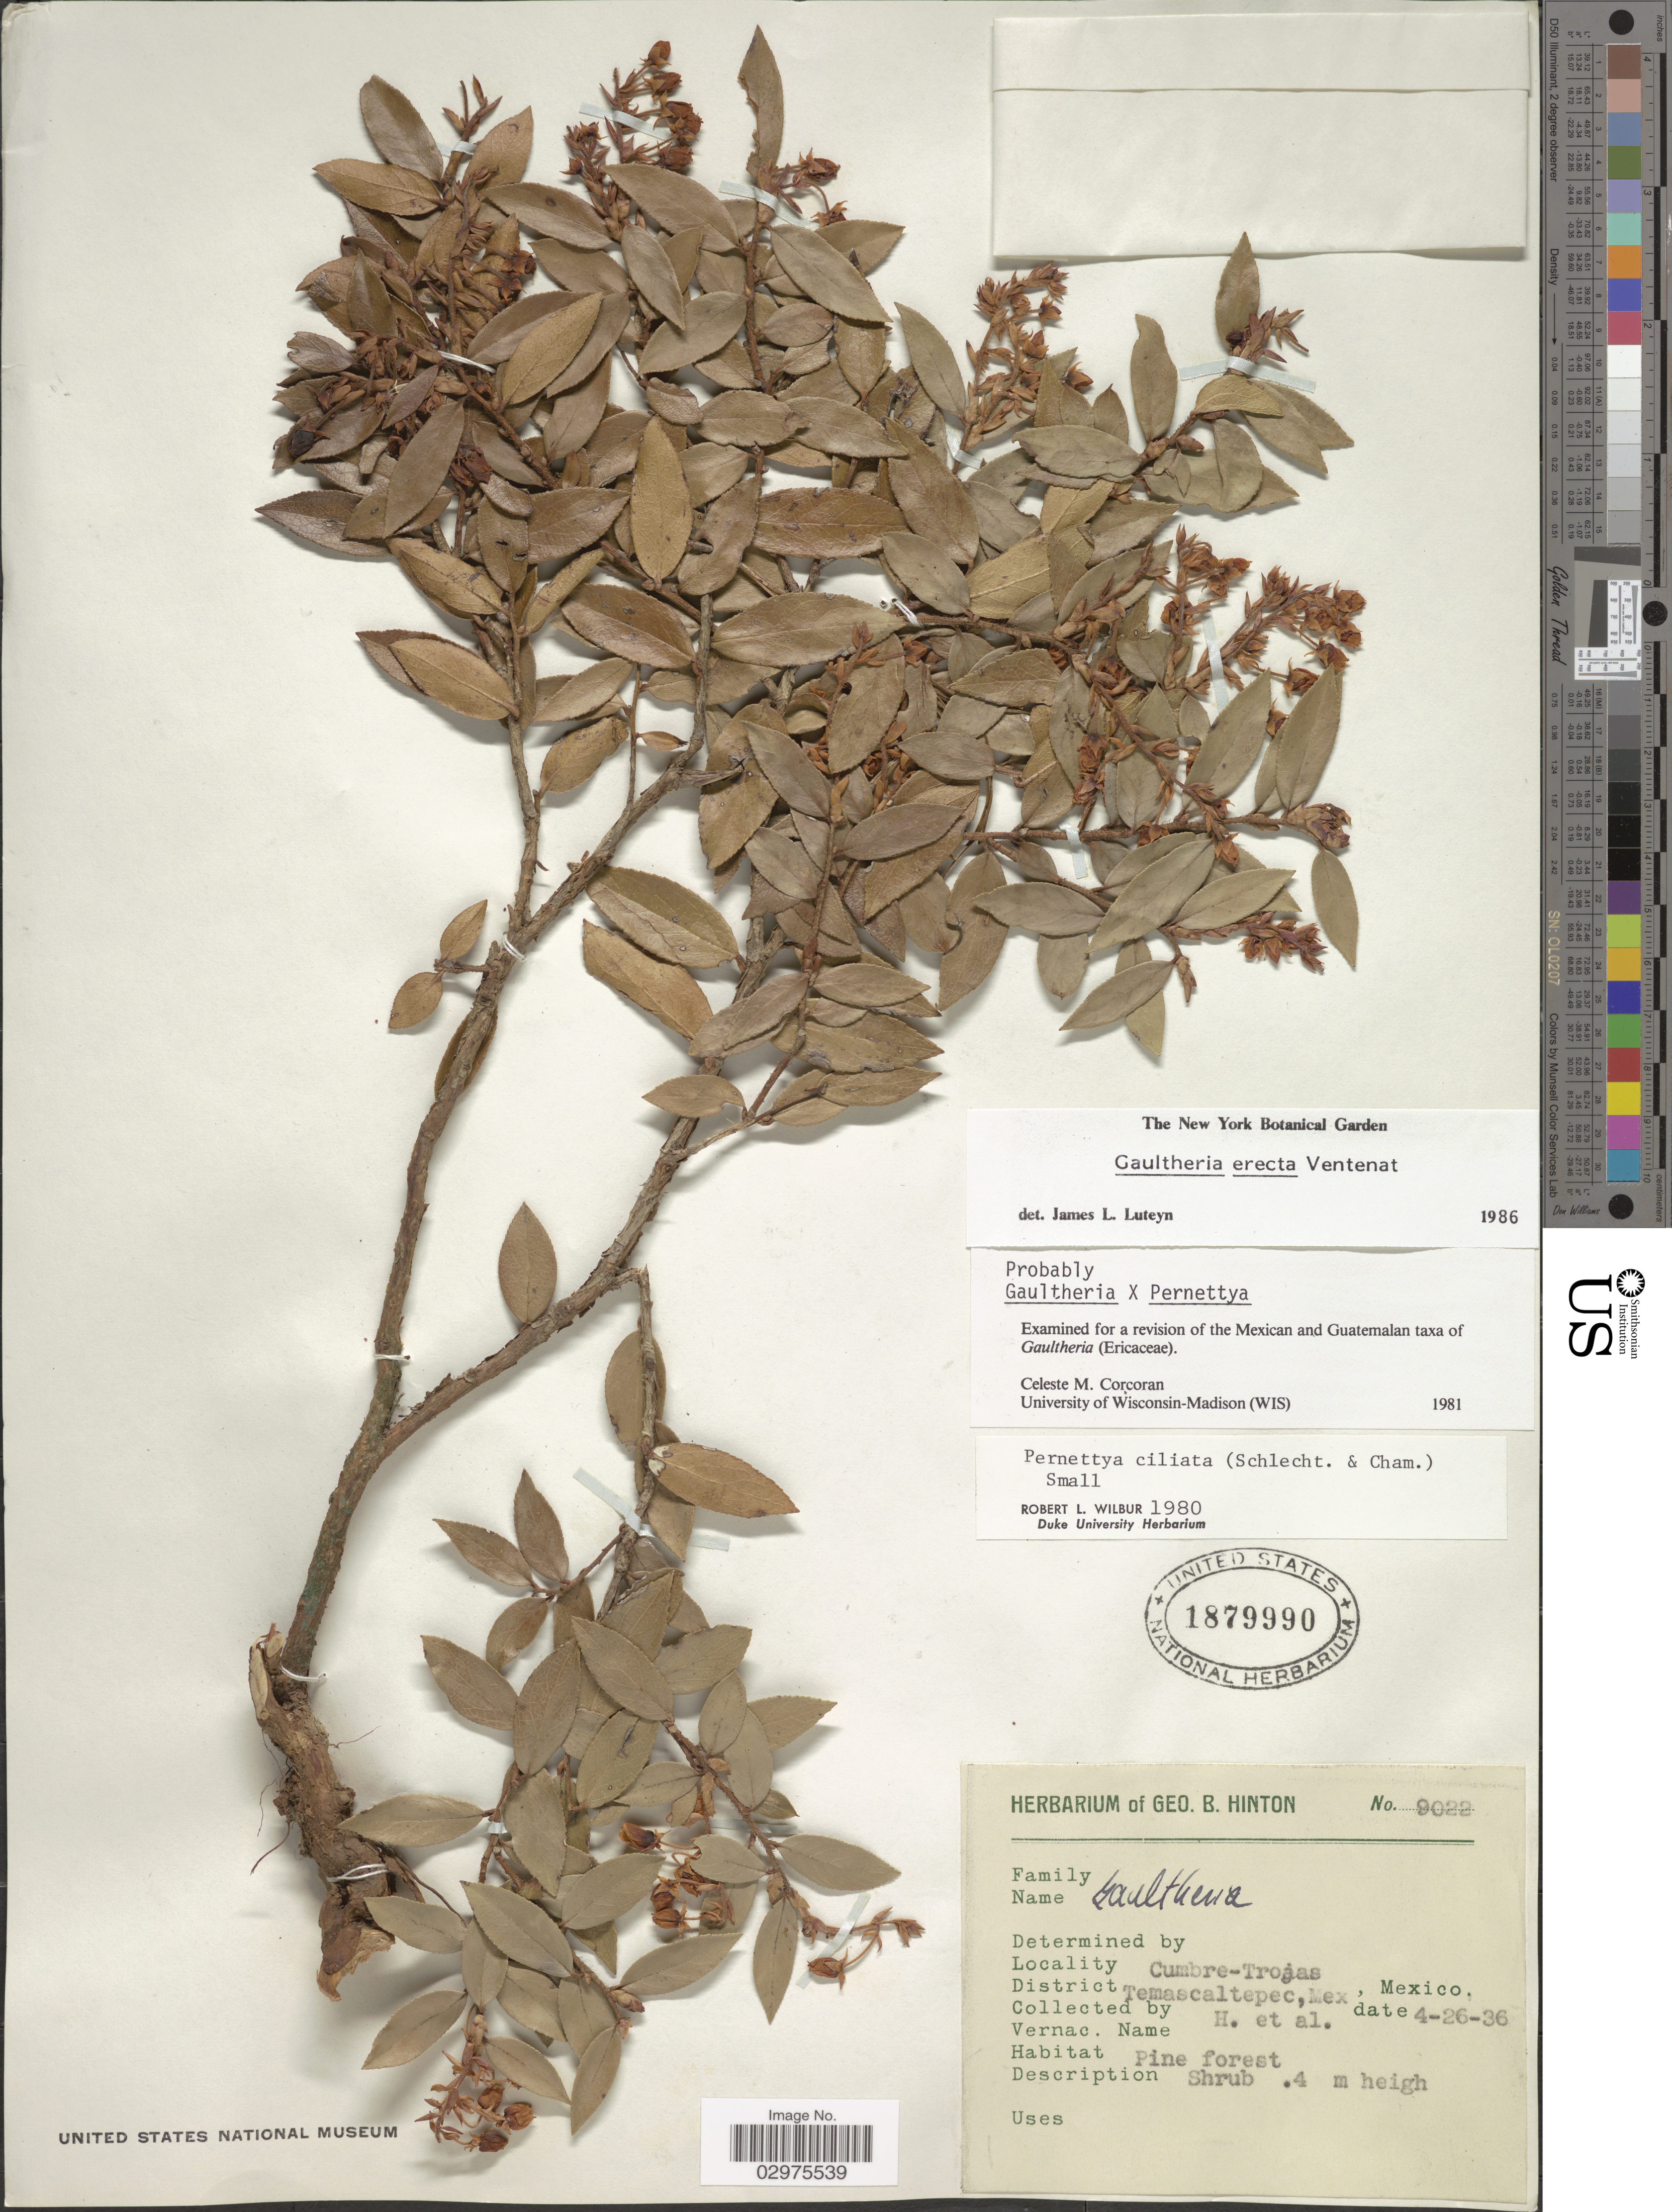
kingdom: Plantae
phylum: Tracheophyta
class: Magnoliopsida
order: Ericales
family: Ericaceae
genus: Gaultheria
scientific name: Gaultheria erecta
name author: Vent.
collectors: G. B. Hinton & et al.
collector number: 9022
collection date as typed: Transcribed d/m/y: 26/4/36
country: Mexico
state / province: México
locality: Cumbre-Trojas. District Temascaltepec.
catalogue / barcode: US 1879990